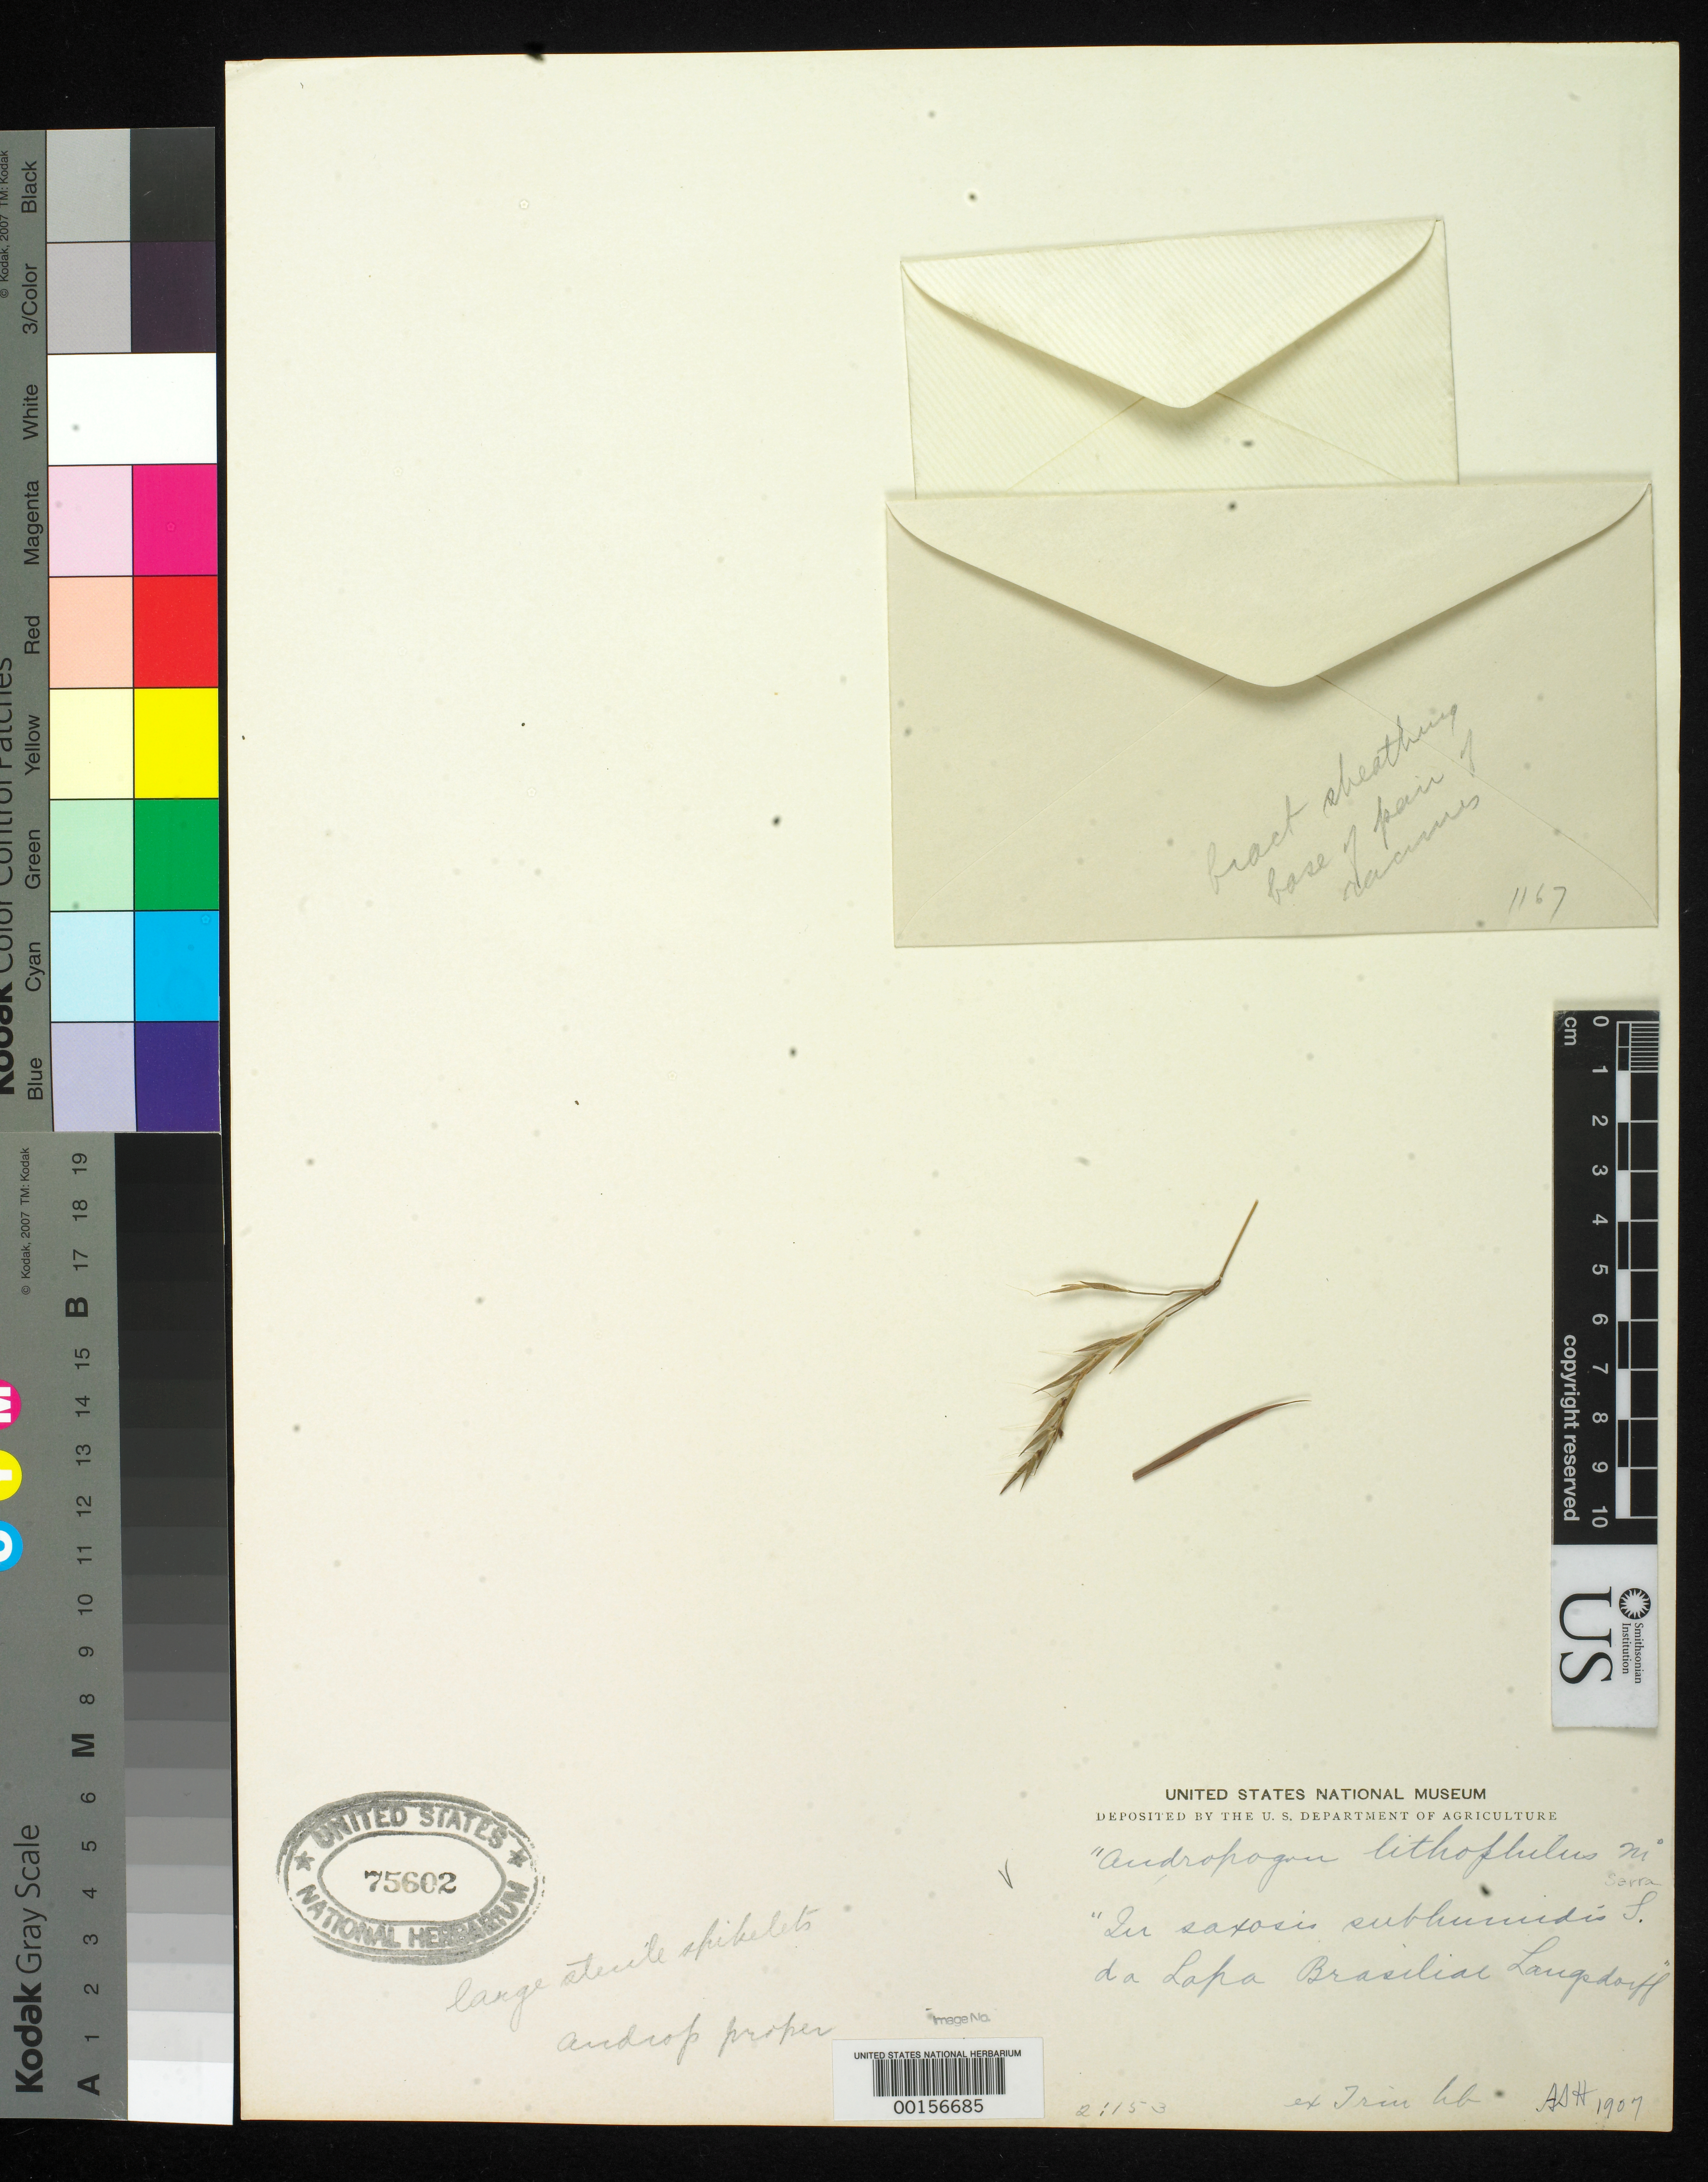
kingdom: Plantae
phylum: Tracheophyta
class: Liliopsida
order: Poales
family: Poaceae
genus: Andropogon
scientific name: Andropogon lithophilus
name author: Trin.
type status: Type Fragment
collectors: G. H. von Langsdorff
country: Brazil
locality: In Saxosis subhumidis s. da Lapa.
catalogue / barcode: US 75602